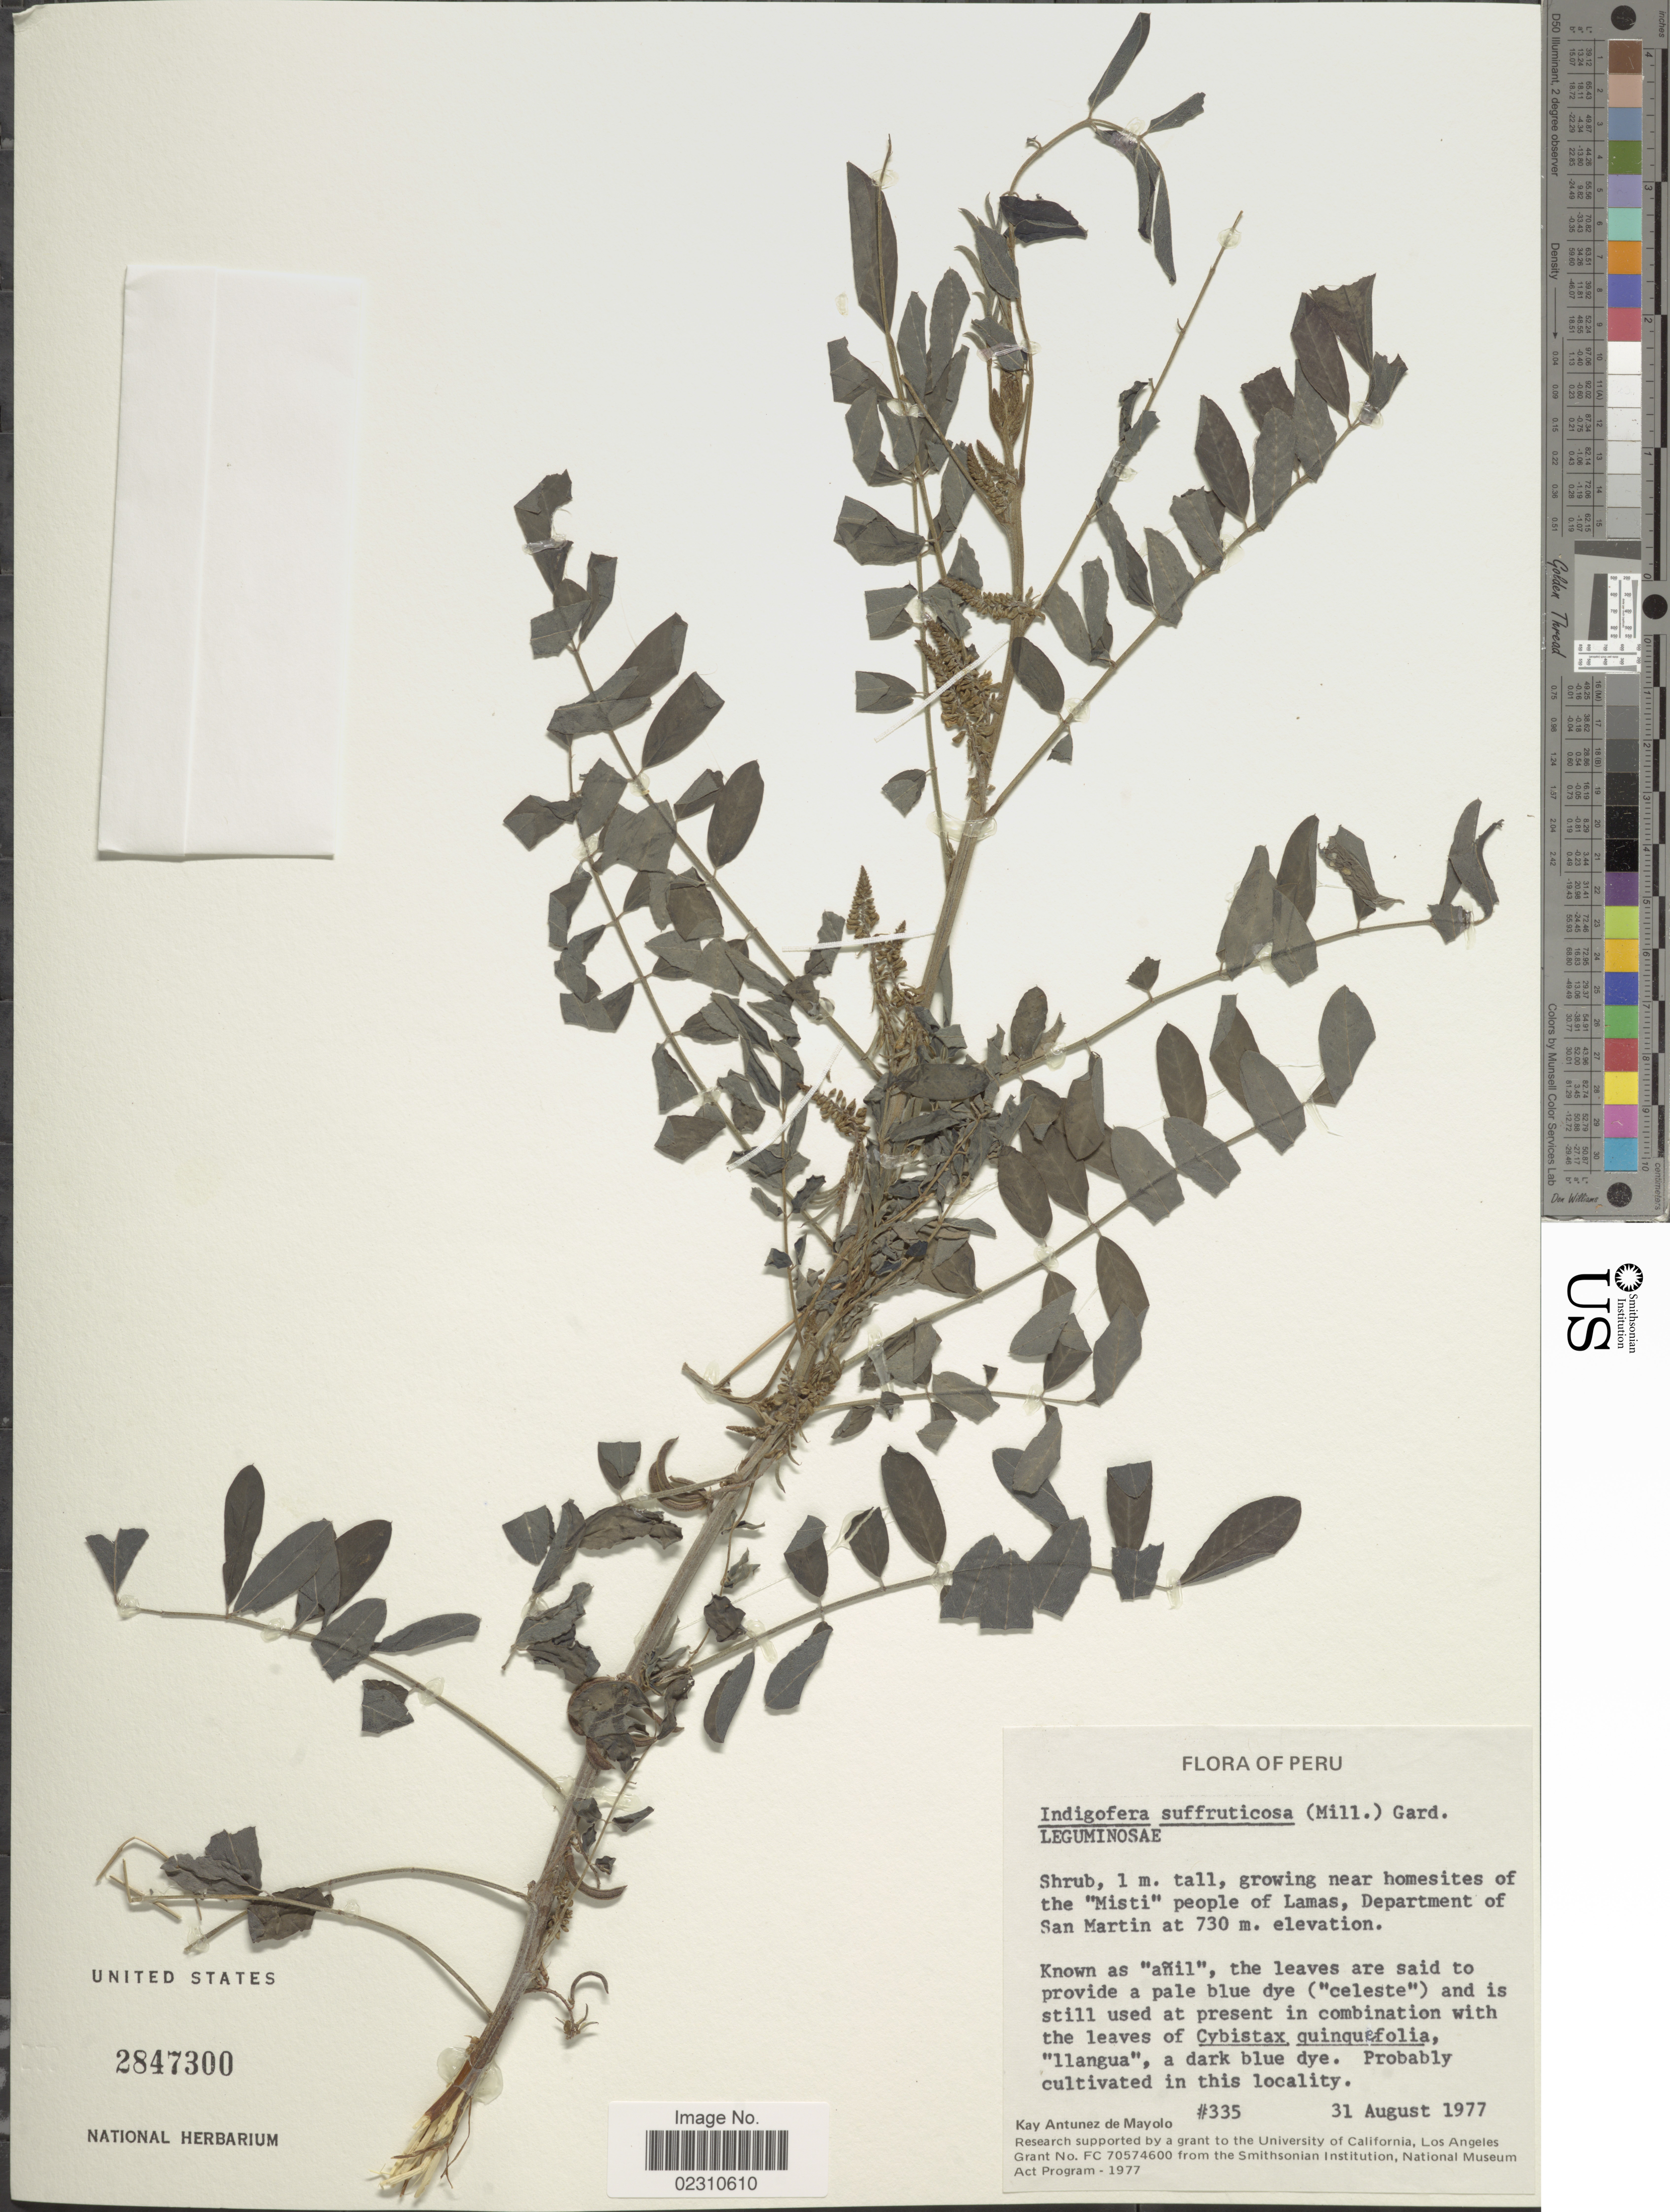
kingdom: Plantae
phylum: Tracheophyta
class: Magnoliopsida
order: Fabales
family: Fabaceae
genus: Indigofera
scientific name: Indigofera suffruticosa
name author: Mill.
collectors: K. Antunez de Mayolo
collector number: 335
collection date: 1977-08-31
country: Peru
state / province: San Martín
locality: Growing near homesites of the "Misti"People of Lamas, Department of San Martin.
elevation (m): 730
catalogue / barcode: US 2847300